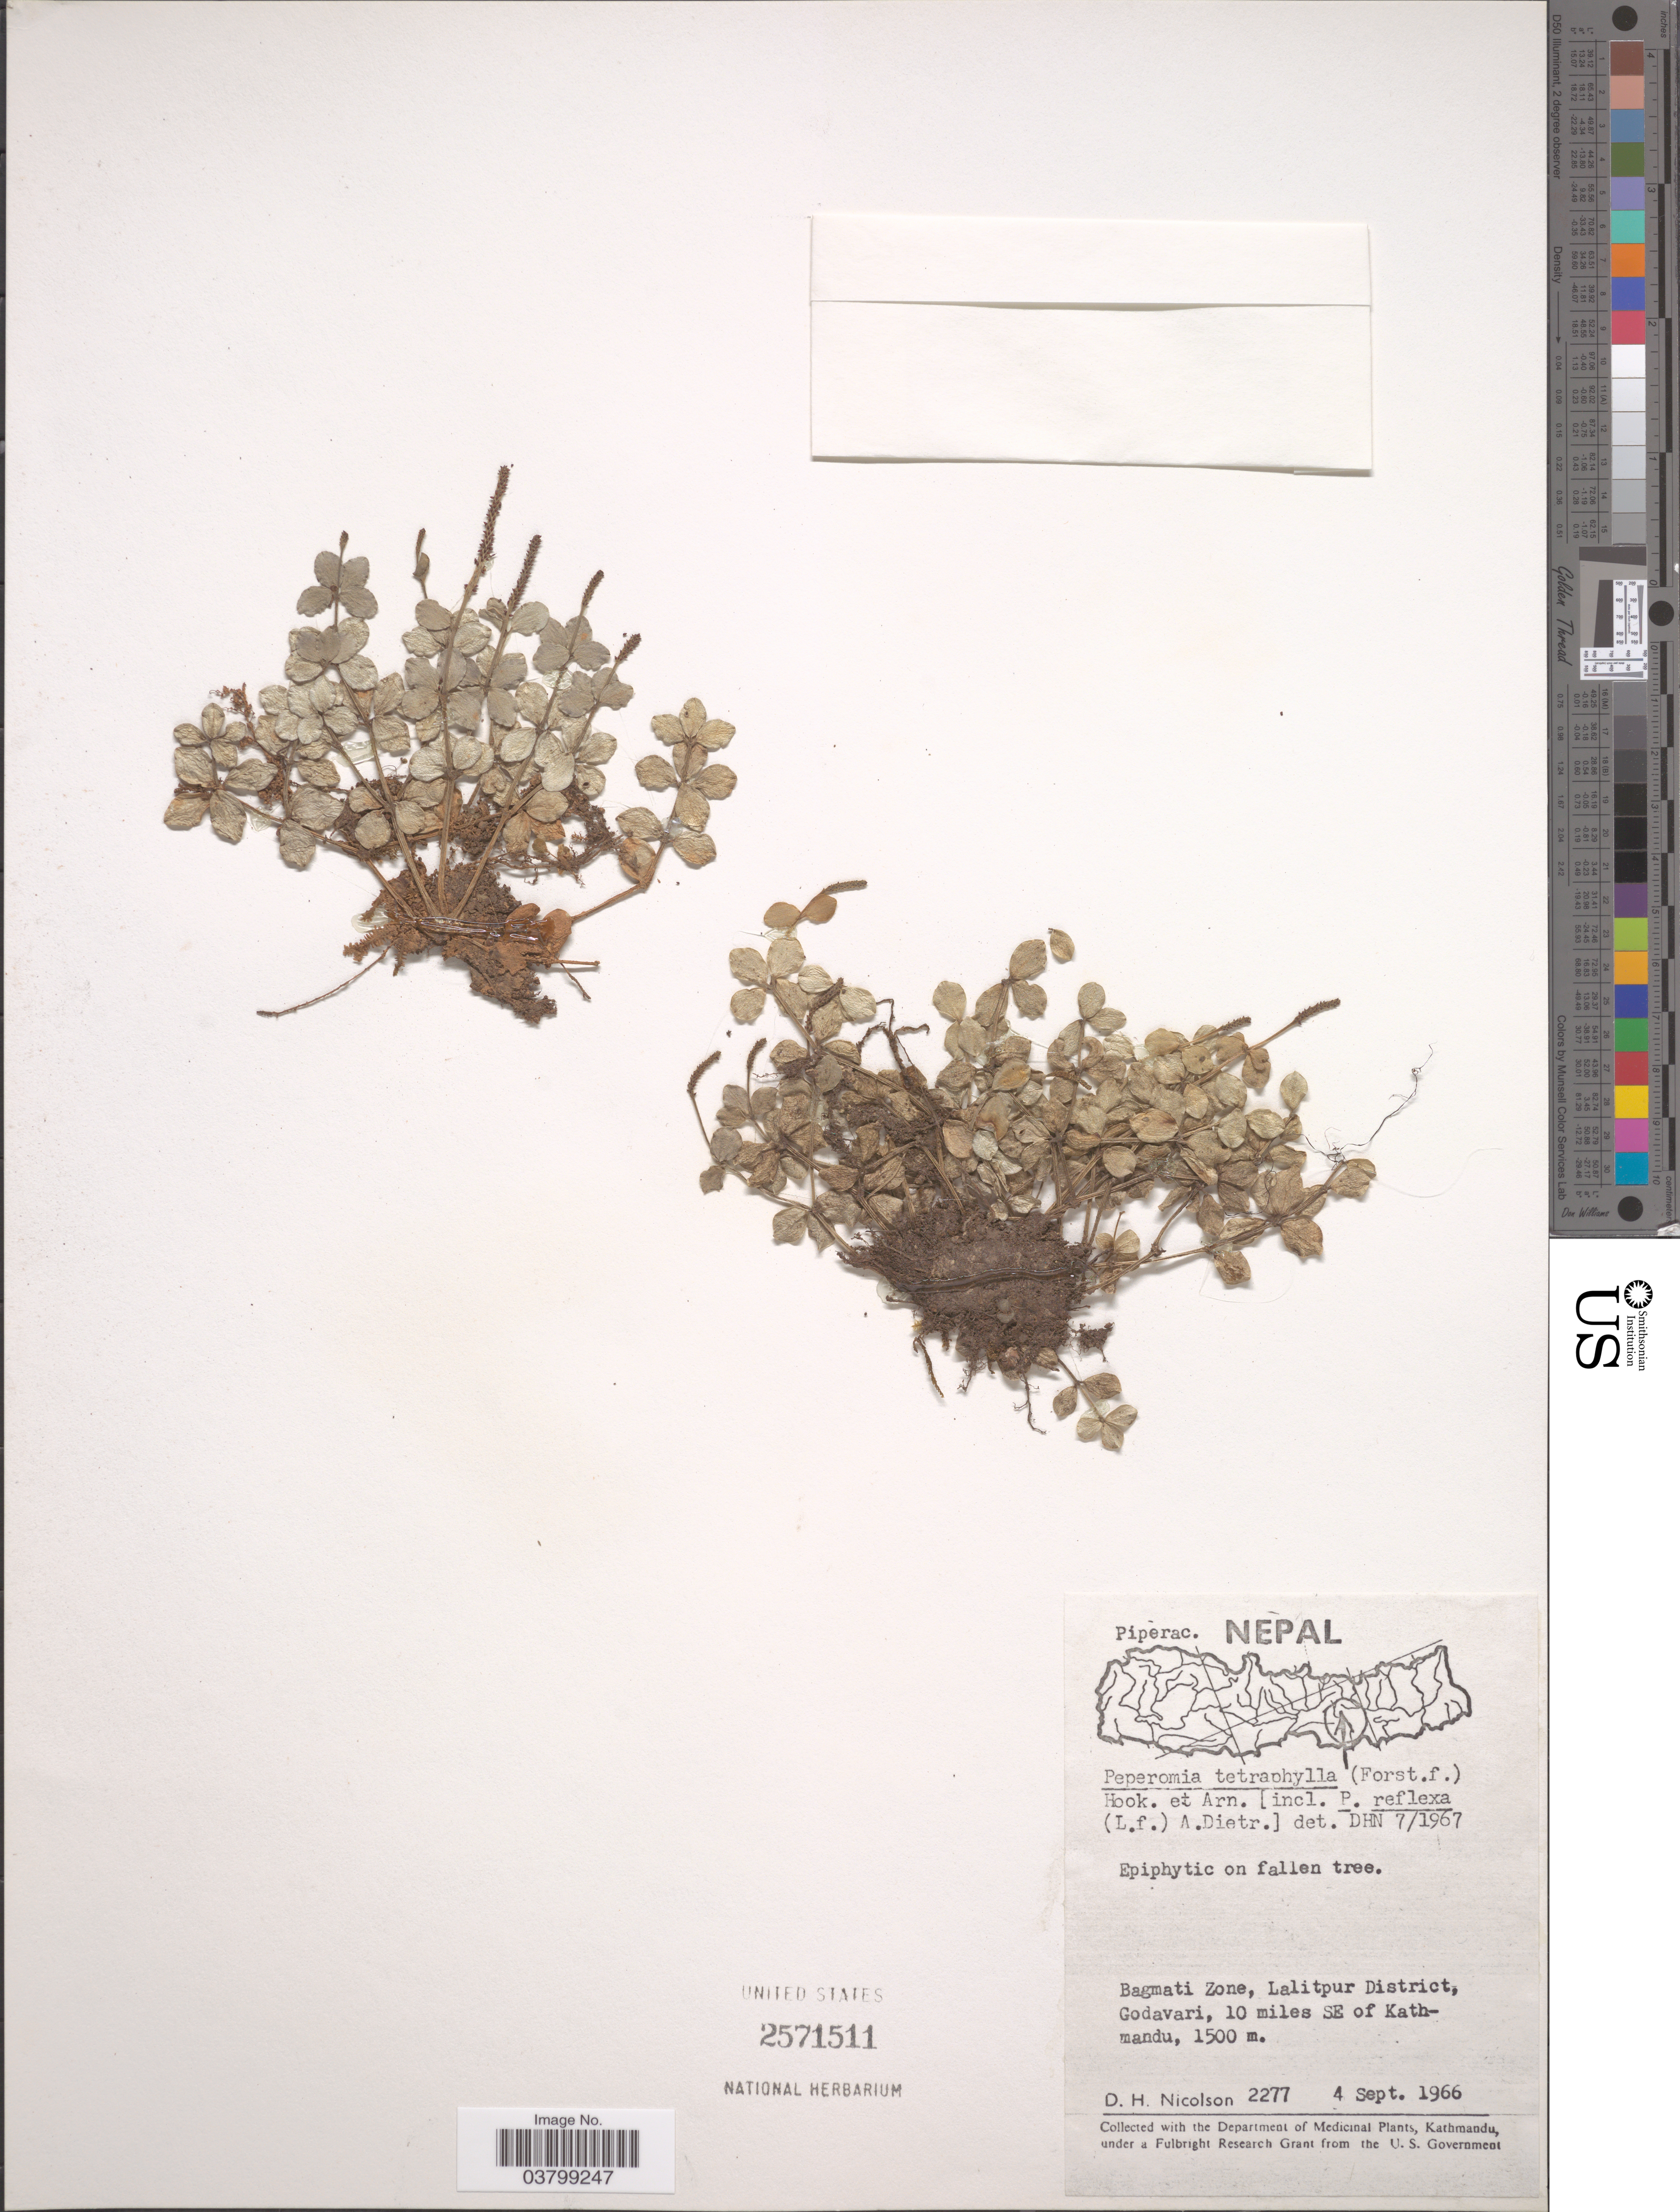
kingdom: Plantae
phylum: Tracheophyta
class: Magnoliopsida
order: Piperales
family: Piperaceae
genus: Peperomia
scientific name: Peperomia tetraphylla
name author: (G. Forst.) Hook. & Arn.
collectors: D. H. Nicolson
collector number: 2277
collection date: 1966-09-04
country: Nepal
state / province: Bagmati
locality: Bagmati Zone, Lalitpur District, Godavari, 10 miles SE of Kathmandu.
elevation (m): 1500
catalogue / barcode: US 2571511